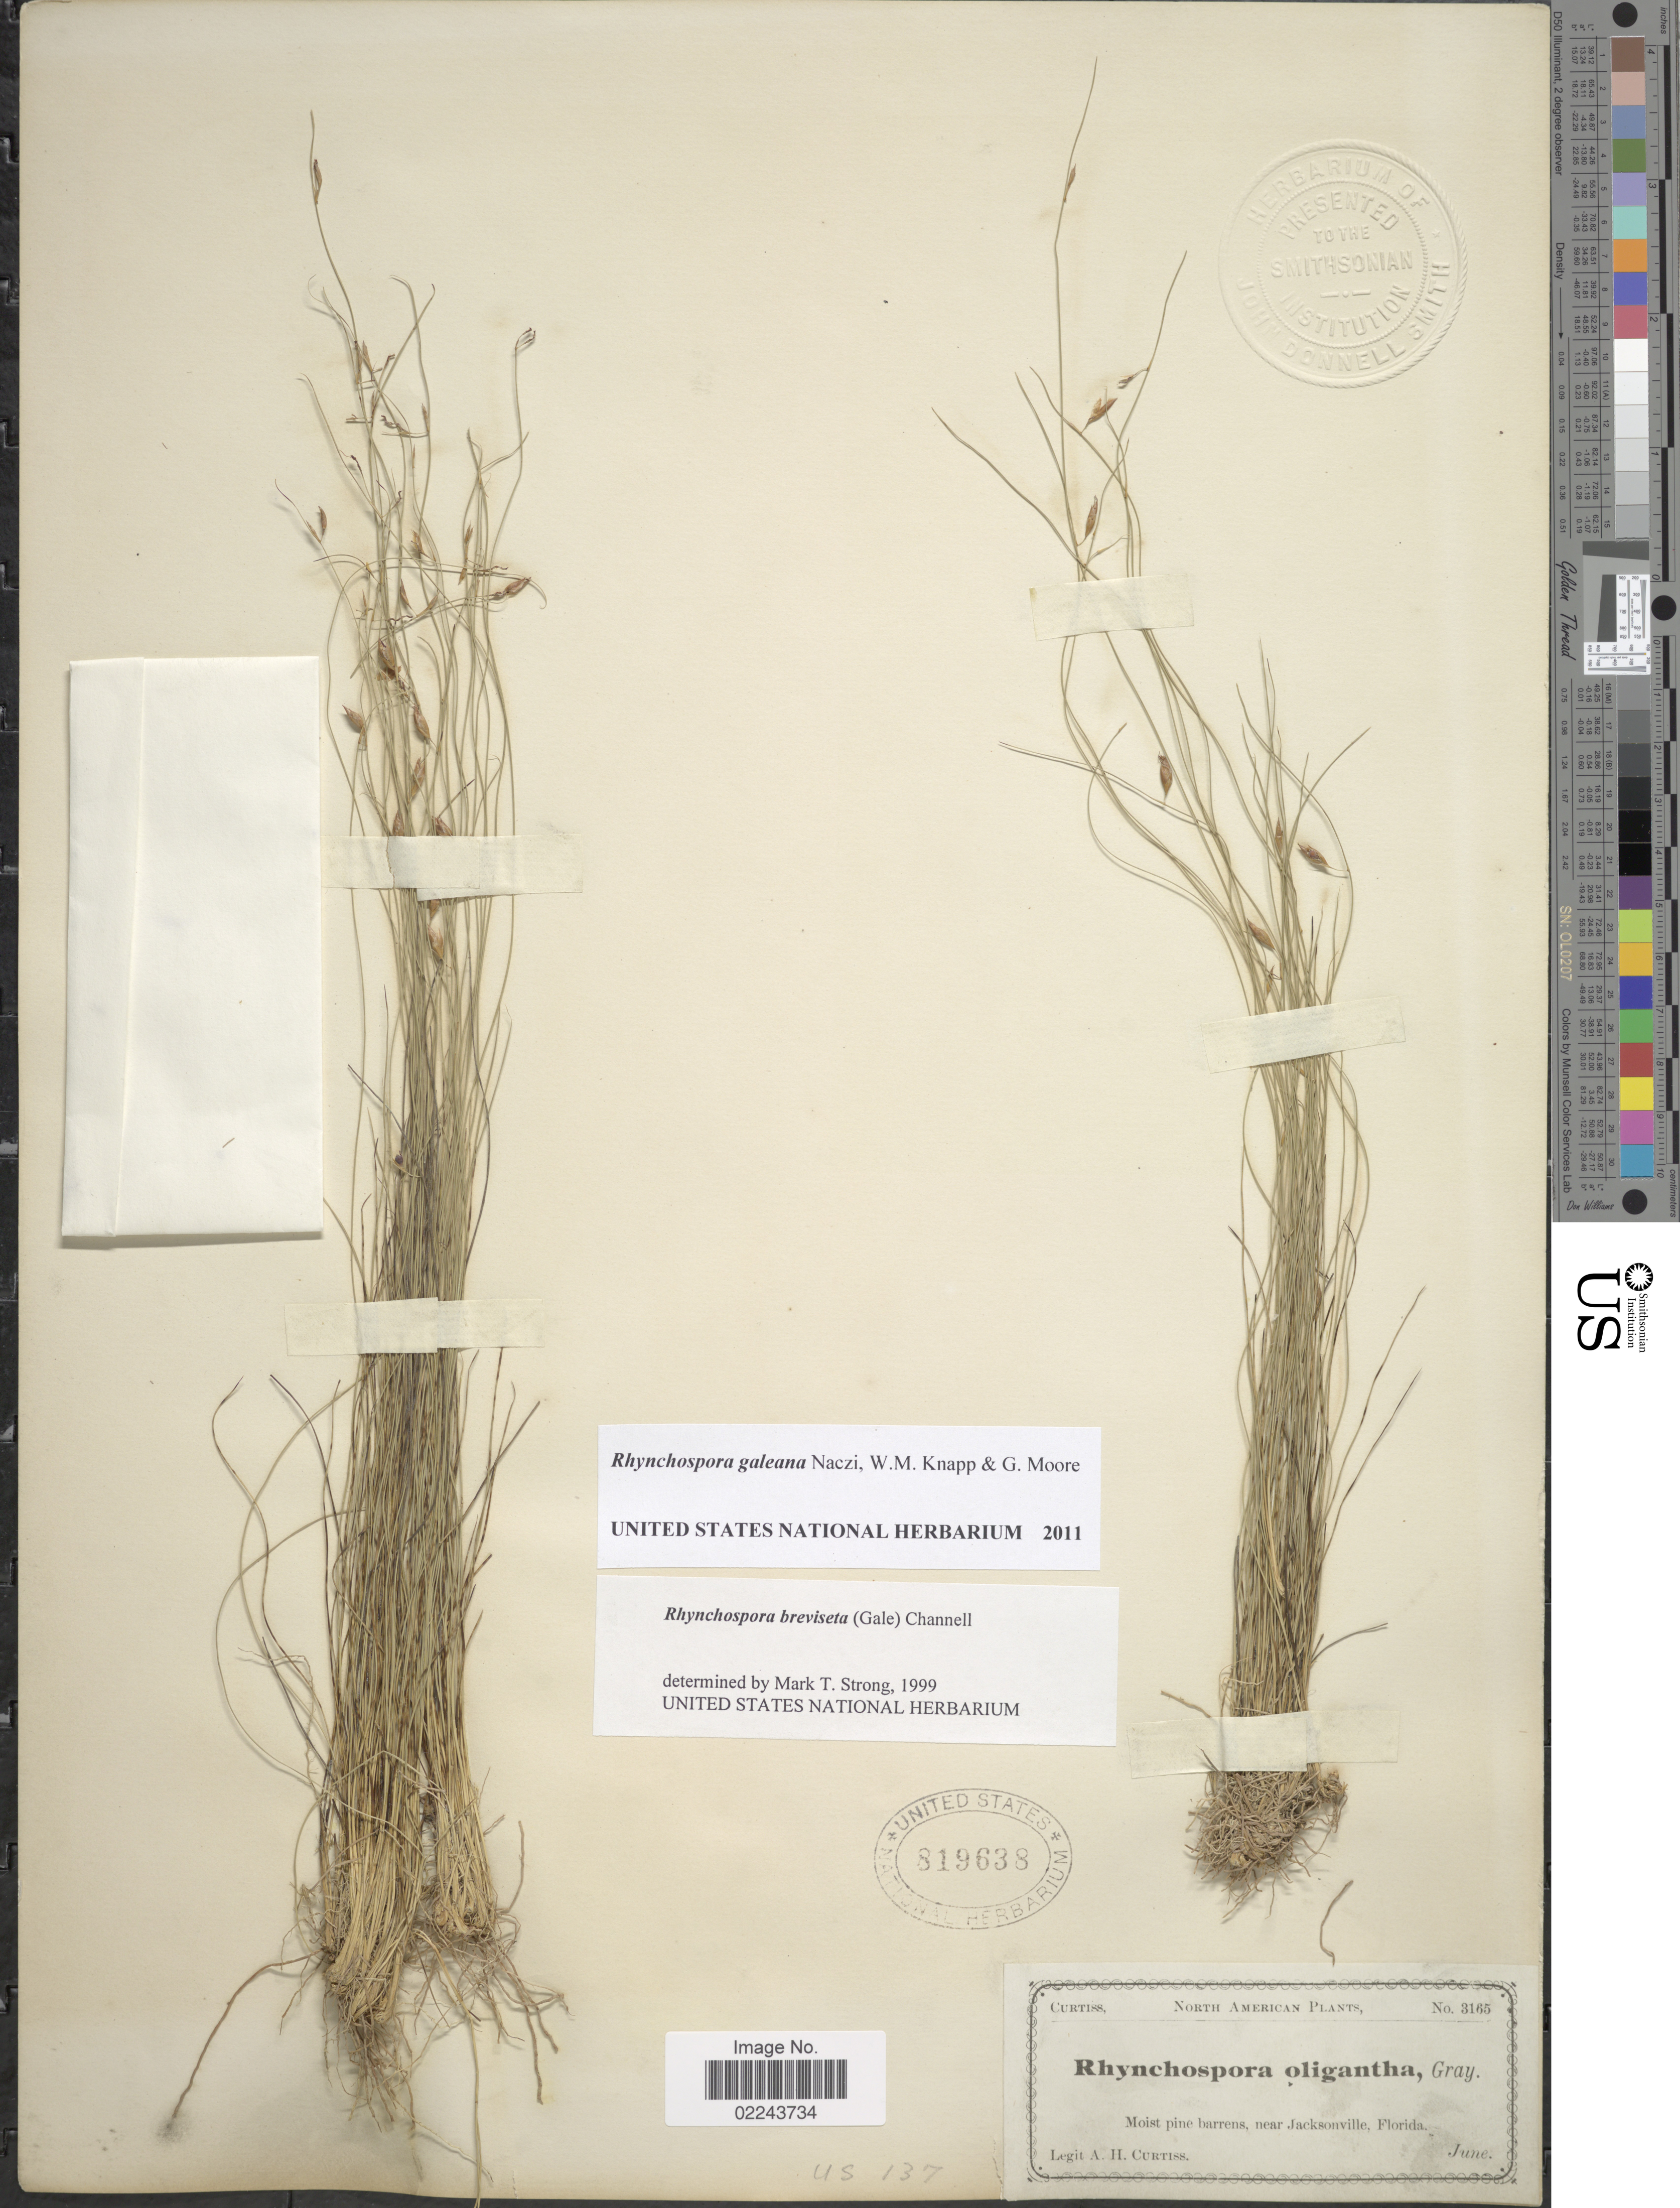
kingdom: Plantae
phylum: Tracheophyta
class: Liliopsida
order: Poales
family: Cyperaceae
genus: Rhynchospora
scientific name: Rhynchospora galeana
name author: Naczi et al.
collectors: A. H. Curtiss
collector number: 3165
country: United States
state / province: Florida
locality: Near Jacksonville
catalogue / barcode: US 819638